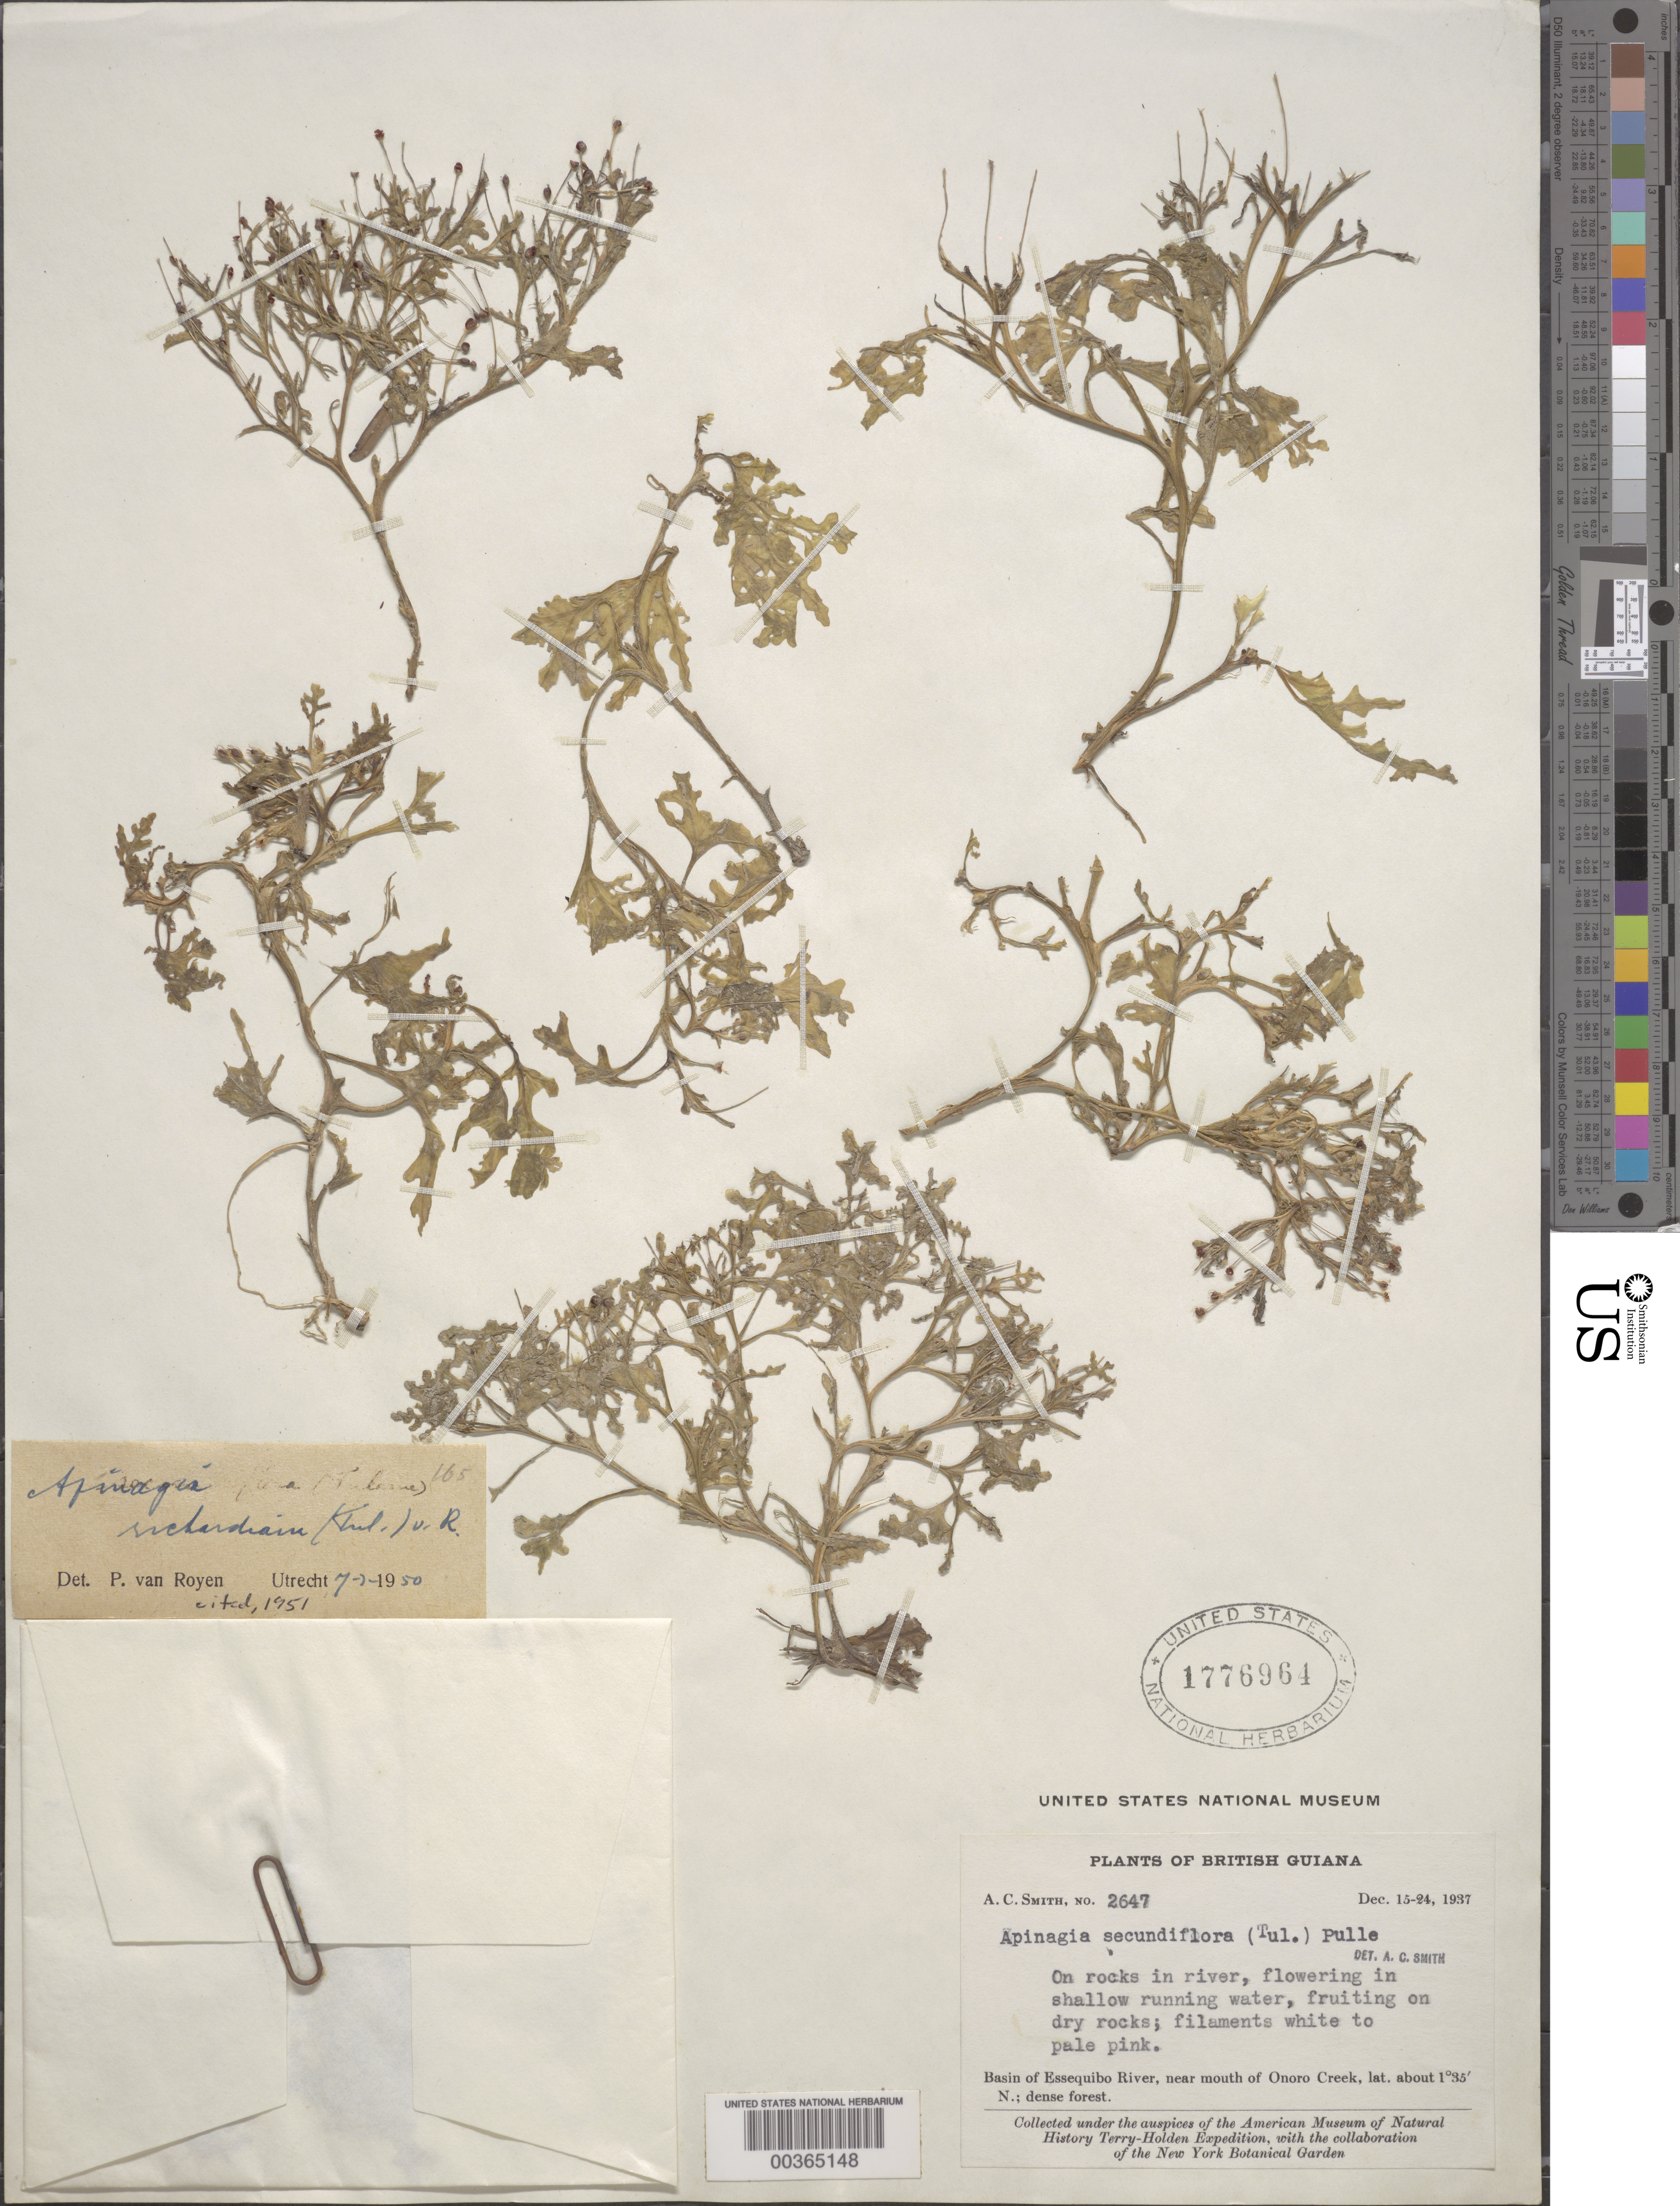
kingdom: Plantae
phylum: Tracheophyta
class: Magnoliopsida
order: Malpighiales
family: Podostemaceae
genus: Apinagia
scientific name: Apinagia richardiana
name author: (Tul.) P. Royen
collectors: A. C. Smith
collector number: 2647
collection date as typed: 15 Dec 1937 to 24 Dec 1937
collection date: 1937-12-15/1937-12-24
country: Guyana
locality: Basin of essequibo river, near mouth of onoro creek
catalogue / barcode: US 1776964